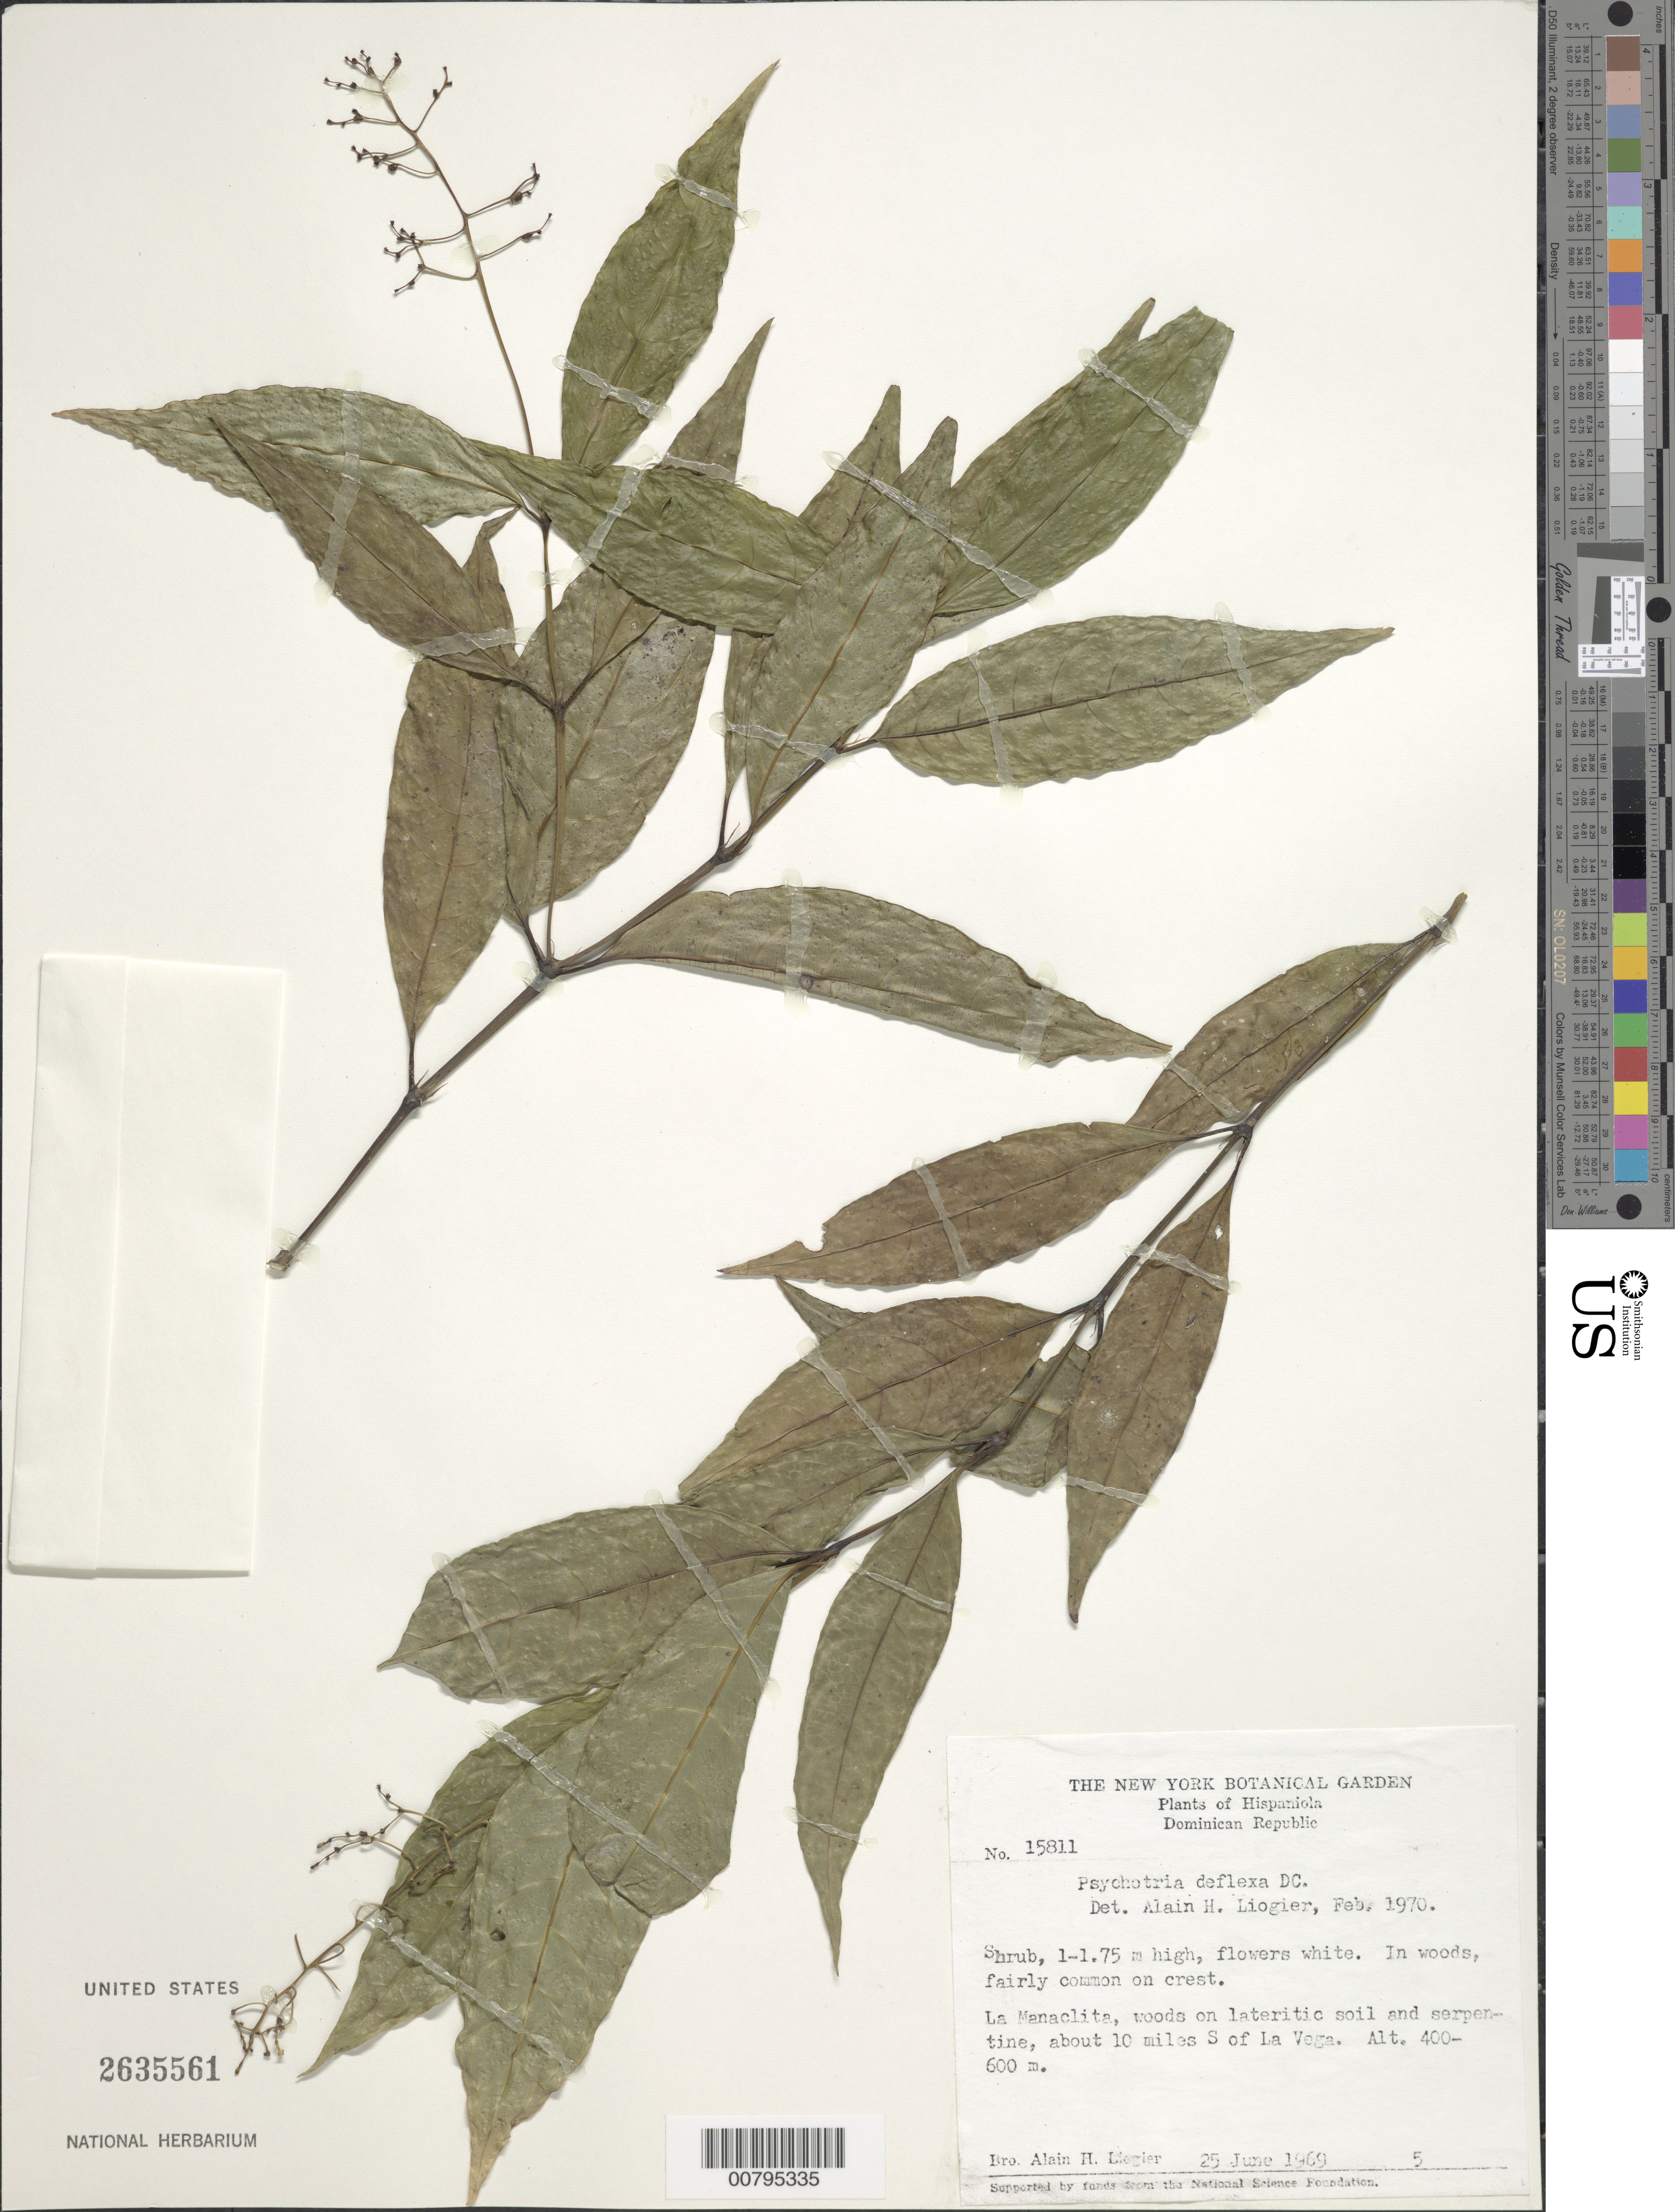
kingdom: Plantae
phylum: Tracheophyta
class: Magnoliopsida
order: Gentianales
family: Rubiaceae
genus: Psychotria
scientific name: Psychotria deflexa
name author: DC.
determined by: Liogier, Alain H.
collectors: A. H. Liogier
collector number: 15811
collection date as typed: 25 Jun 1969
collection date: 1969-06-25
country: Dominican Republic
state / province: La Vega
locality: La Manaclita, about 10 miles S of La Vega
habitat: Woods on lateritic soil and serpentine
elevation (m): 400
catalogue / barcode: US 2635561